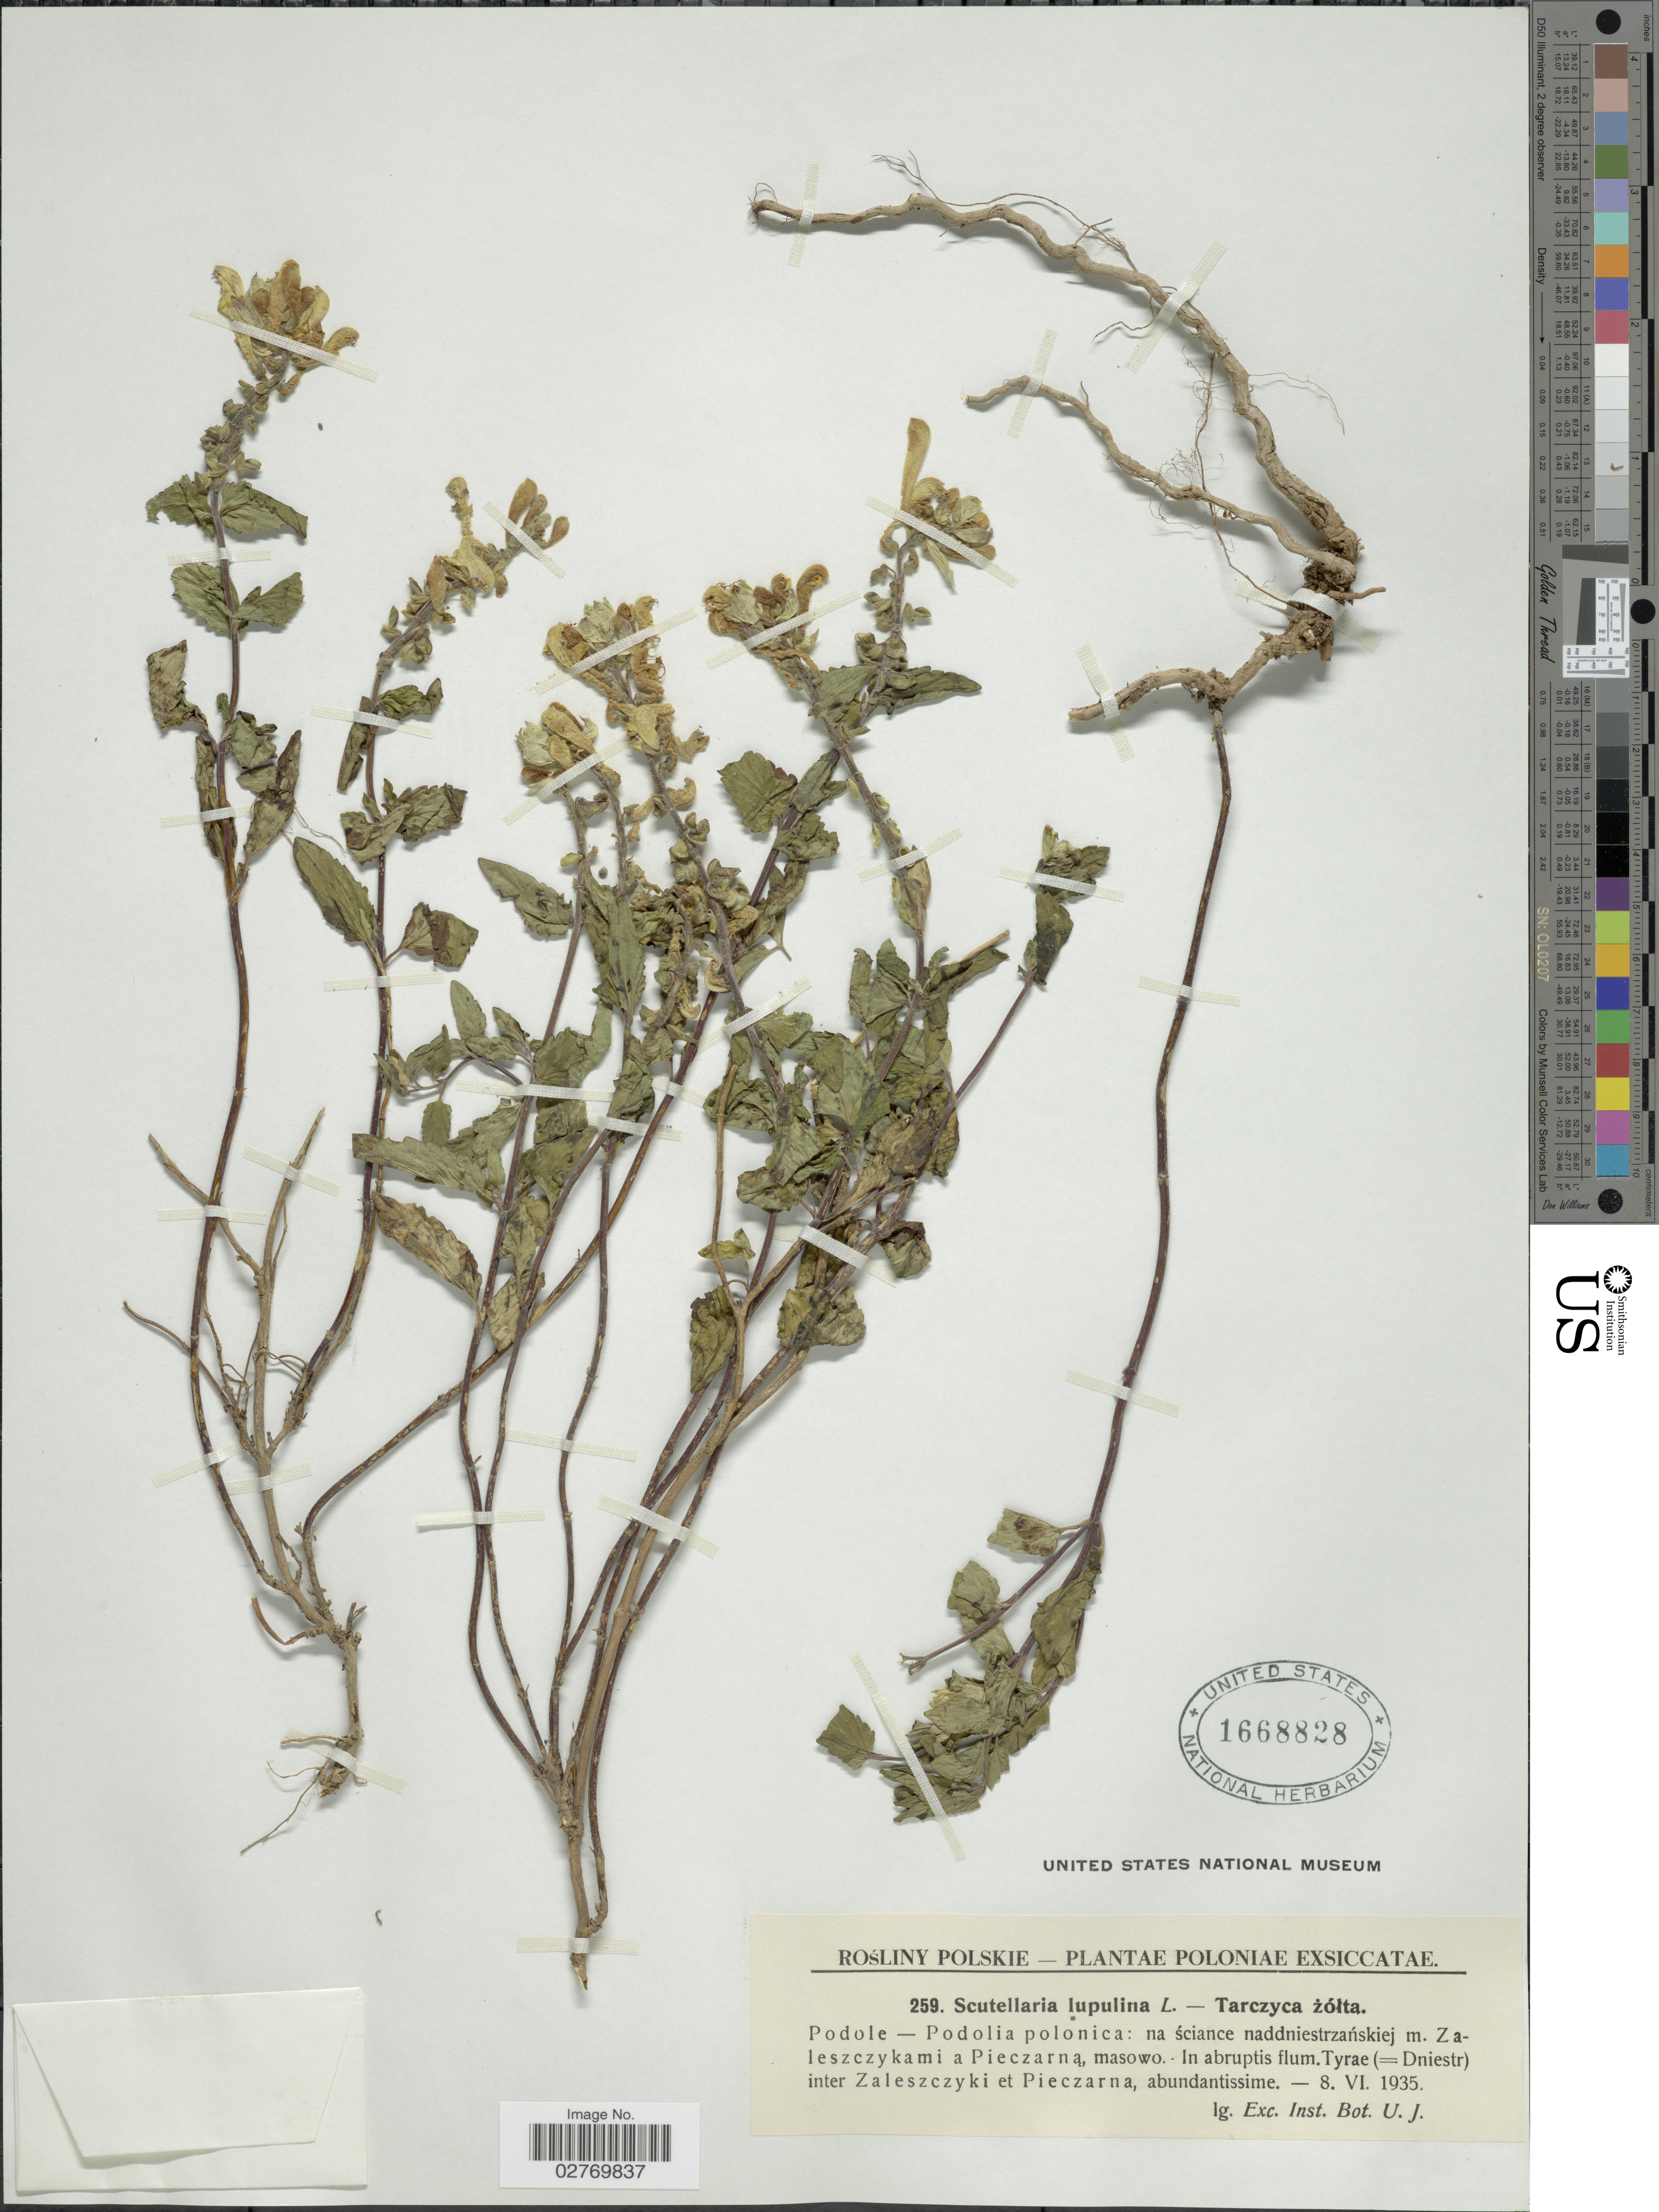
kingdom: Plantae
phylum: Tracheophyta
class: Magnoliopsida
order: Lamiales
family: Lamiaceae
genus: Scutellaria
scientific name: Scutellaria lupulina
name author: L.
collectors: Exch. Inst. Bot. U.J.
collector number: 259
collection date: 1935-06-08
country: Poland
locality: Podole - Polodia polonica: na sciance naddniestrzanskiej m. Zaleszczykami a Pieczarna, masowo: In abruptis flum. Tyrae (=Dniestr) inter Zaleszczyki et Pieczarna, abundantissime.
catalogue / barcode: US 1668828